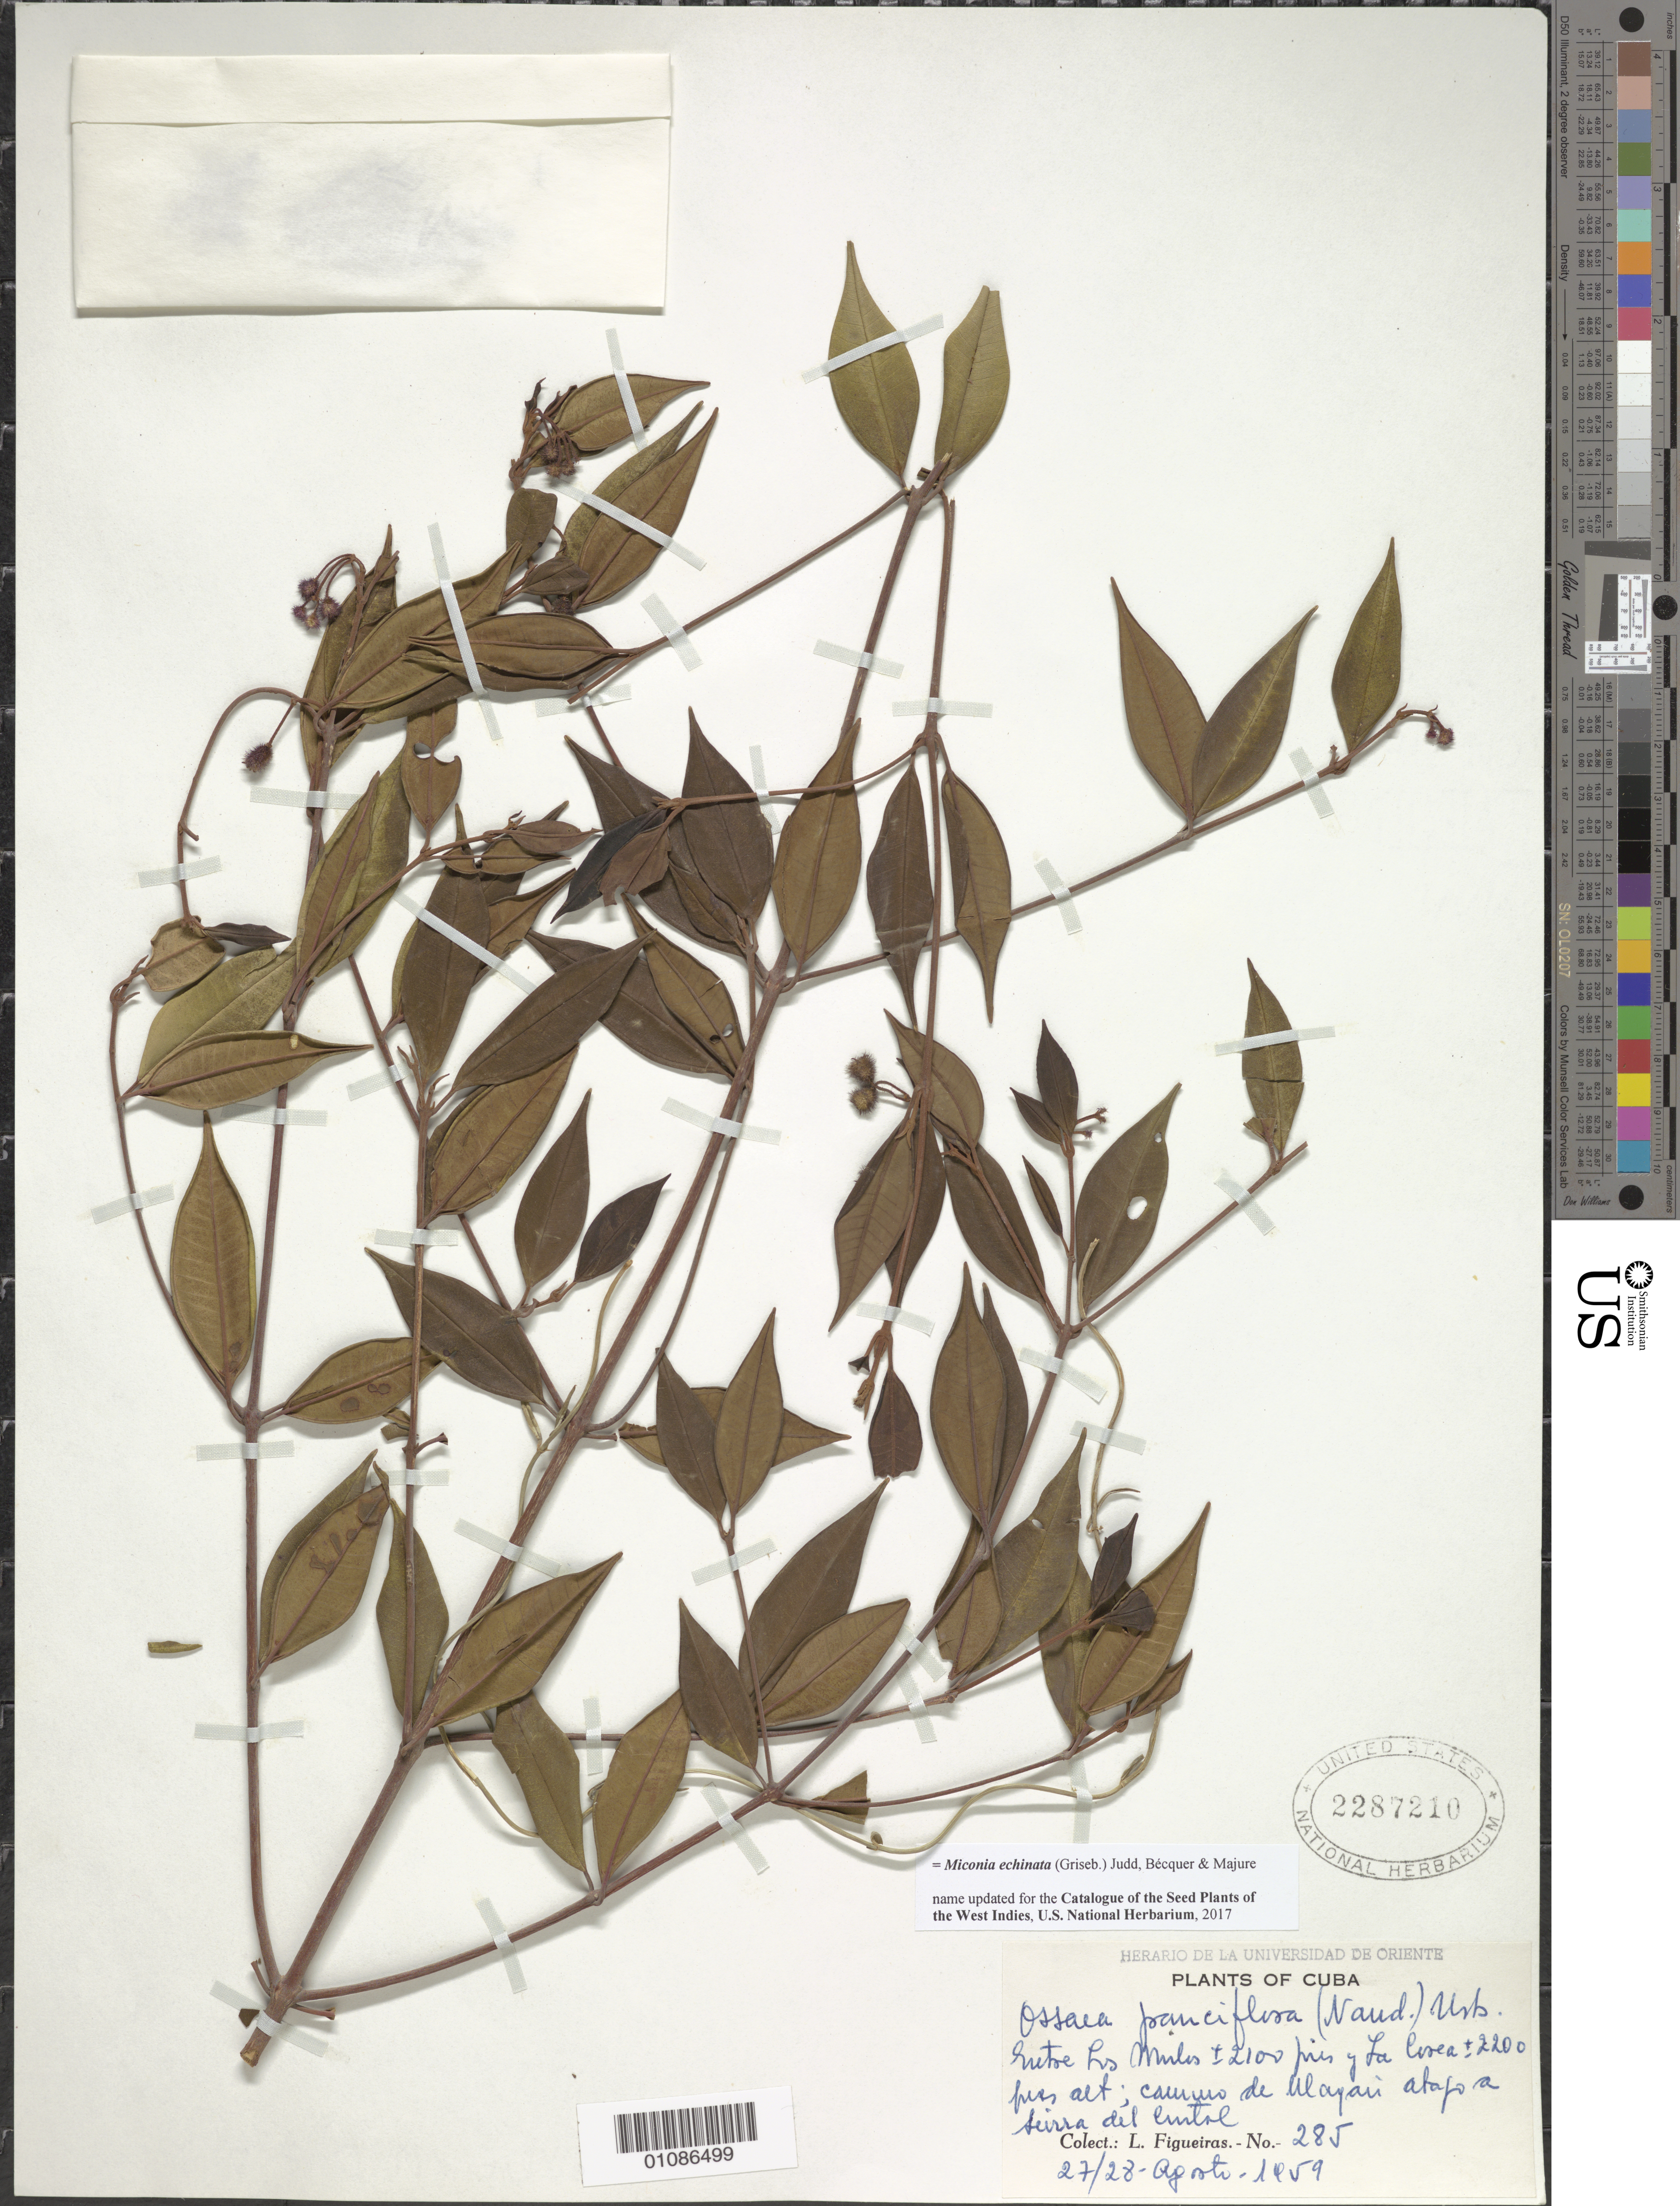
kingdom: Plantae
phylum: Tracheophyta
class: Magnoliopsida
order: Myrtales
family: Melastomataceae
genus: Miconia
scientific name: Miconia echinata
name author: (Griseb.) Judd et al.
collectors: M. López Figueiras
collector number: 285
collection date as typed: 27 Aug 1959 to 28 Aug 1959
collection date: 1959-08-27/1959-08-28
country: Cuba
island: Cuba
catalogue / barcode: US 2287210